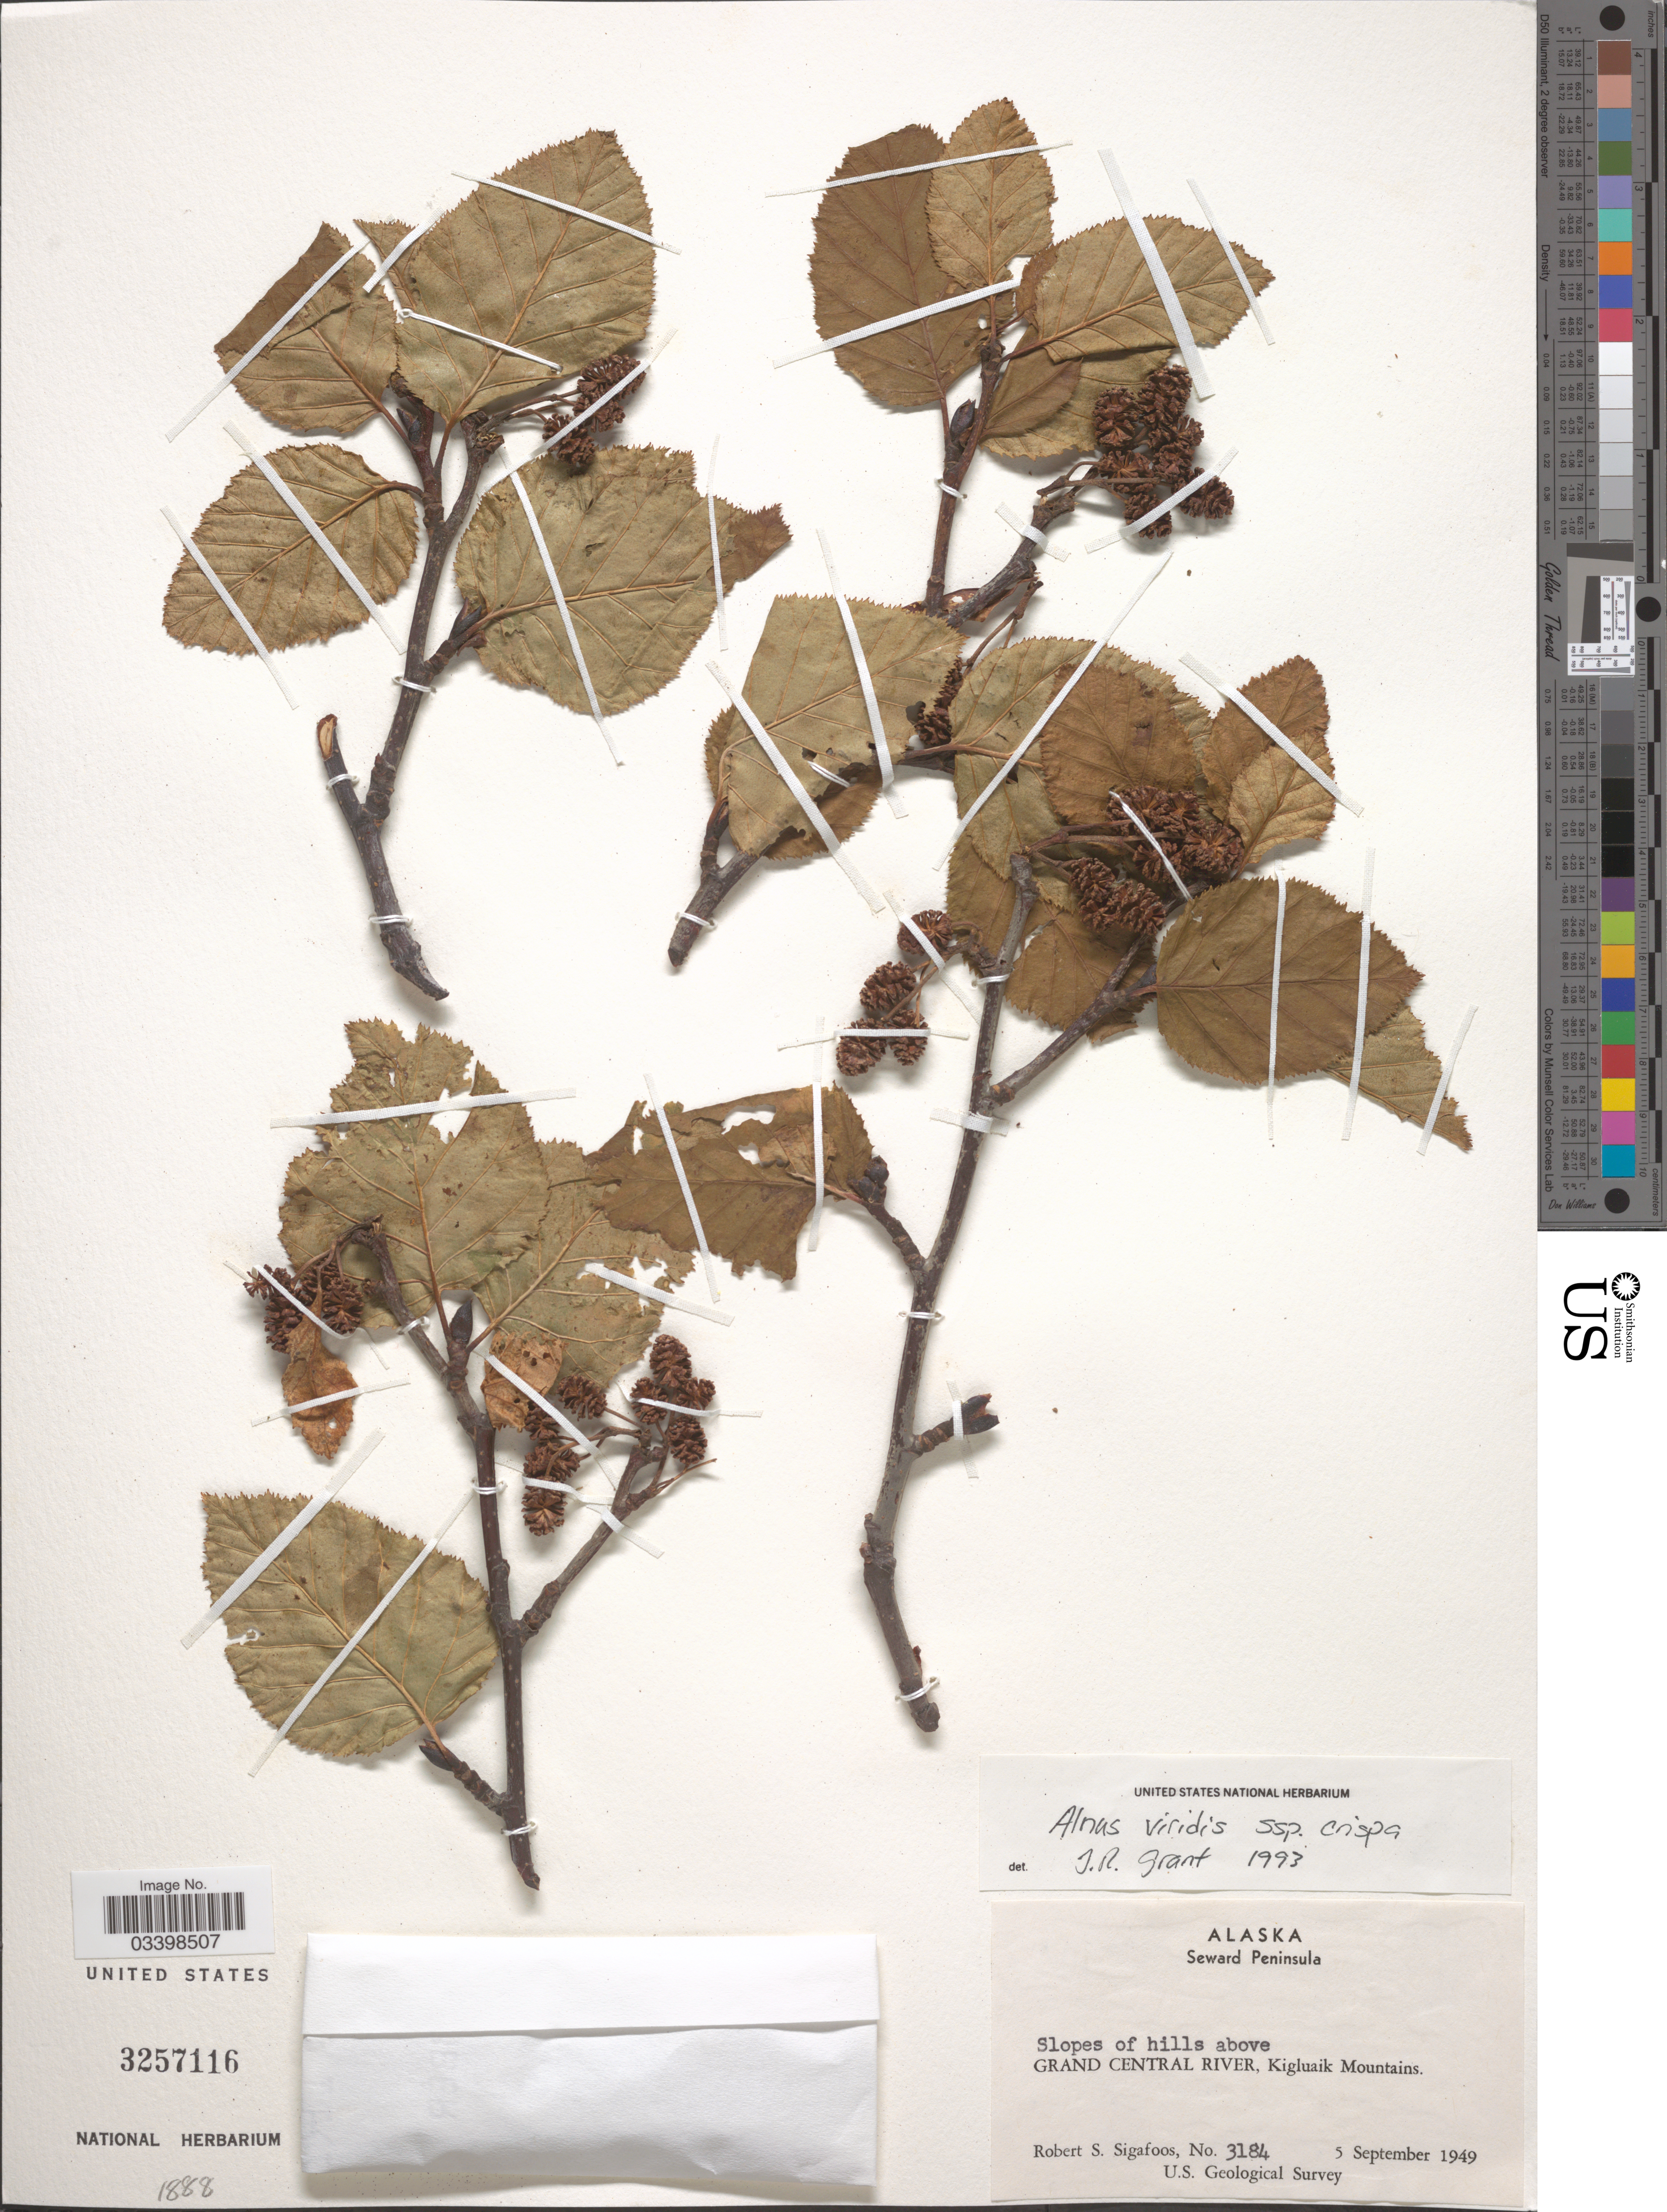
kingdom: Plantae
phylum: Tracheophyta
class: Magnoliopsida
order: Fagales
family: Betulaceae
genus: Alnus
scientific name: Alnus viridis subsp. crispa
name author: (Aiton) Turrill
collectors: R. Sigafoos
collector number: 3184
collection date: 1949-09-05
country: United States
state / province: Alaska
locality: Seward Peninsula. Slopes of hills above Grand Central River, Kigluaik Mountains.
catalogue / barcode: US 3257116